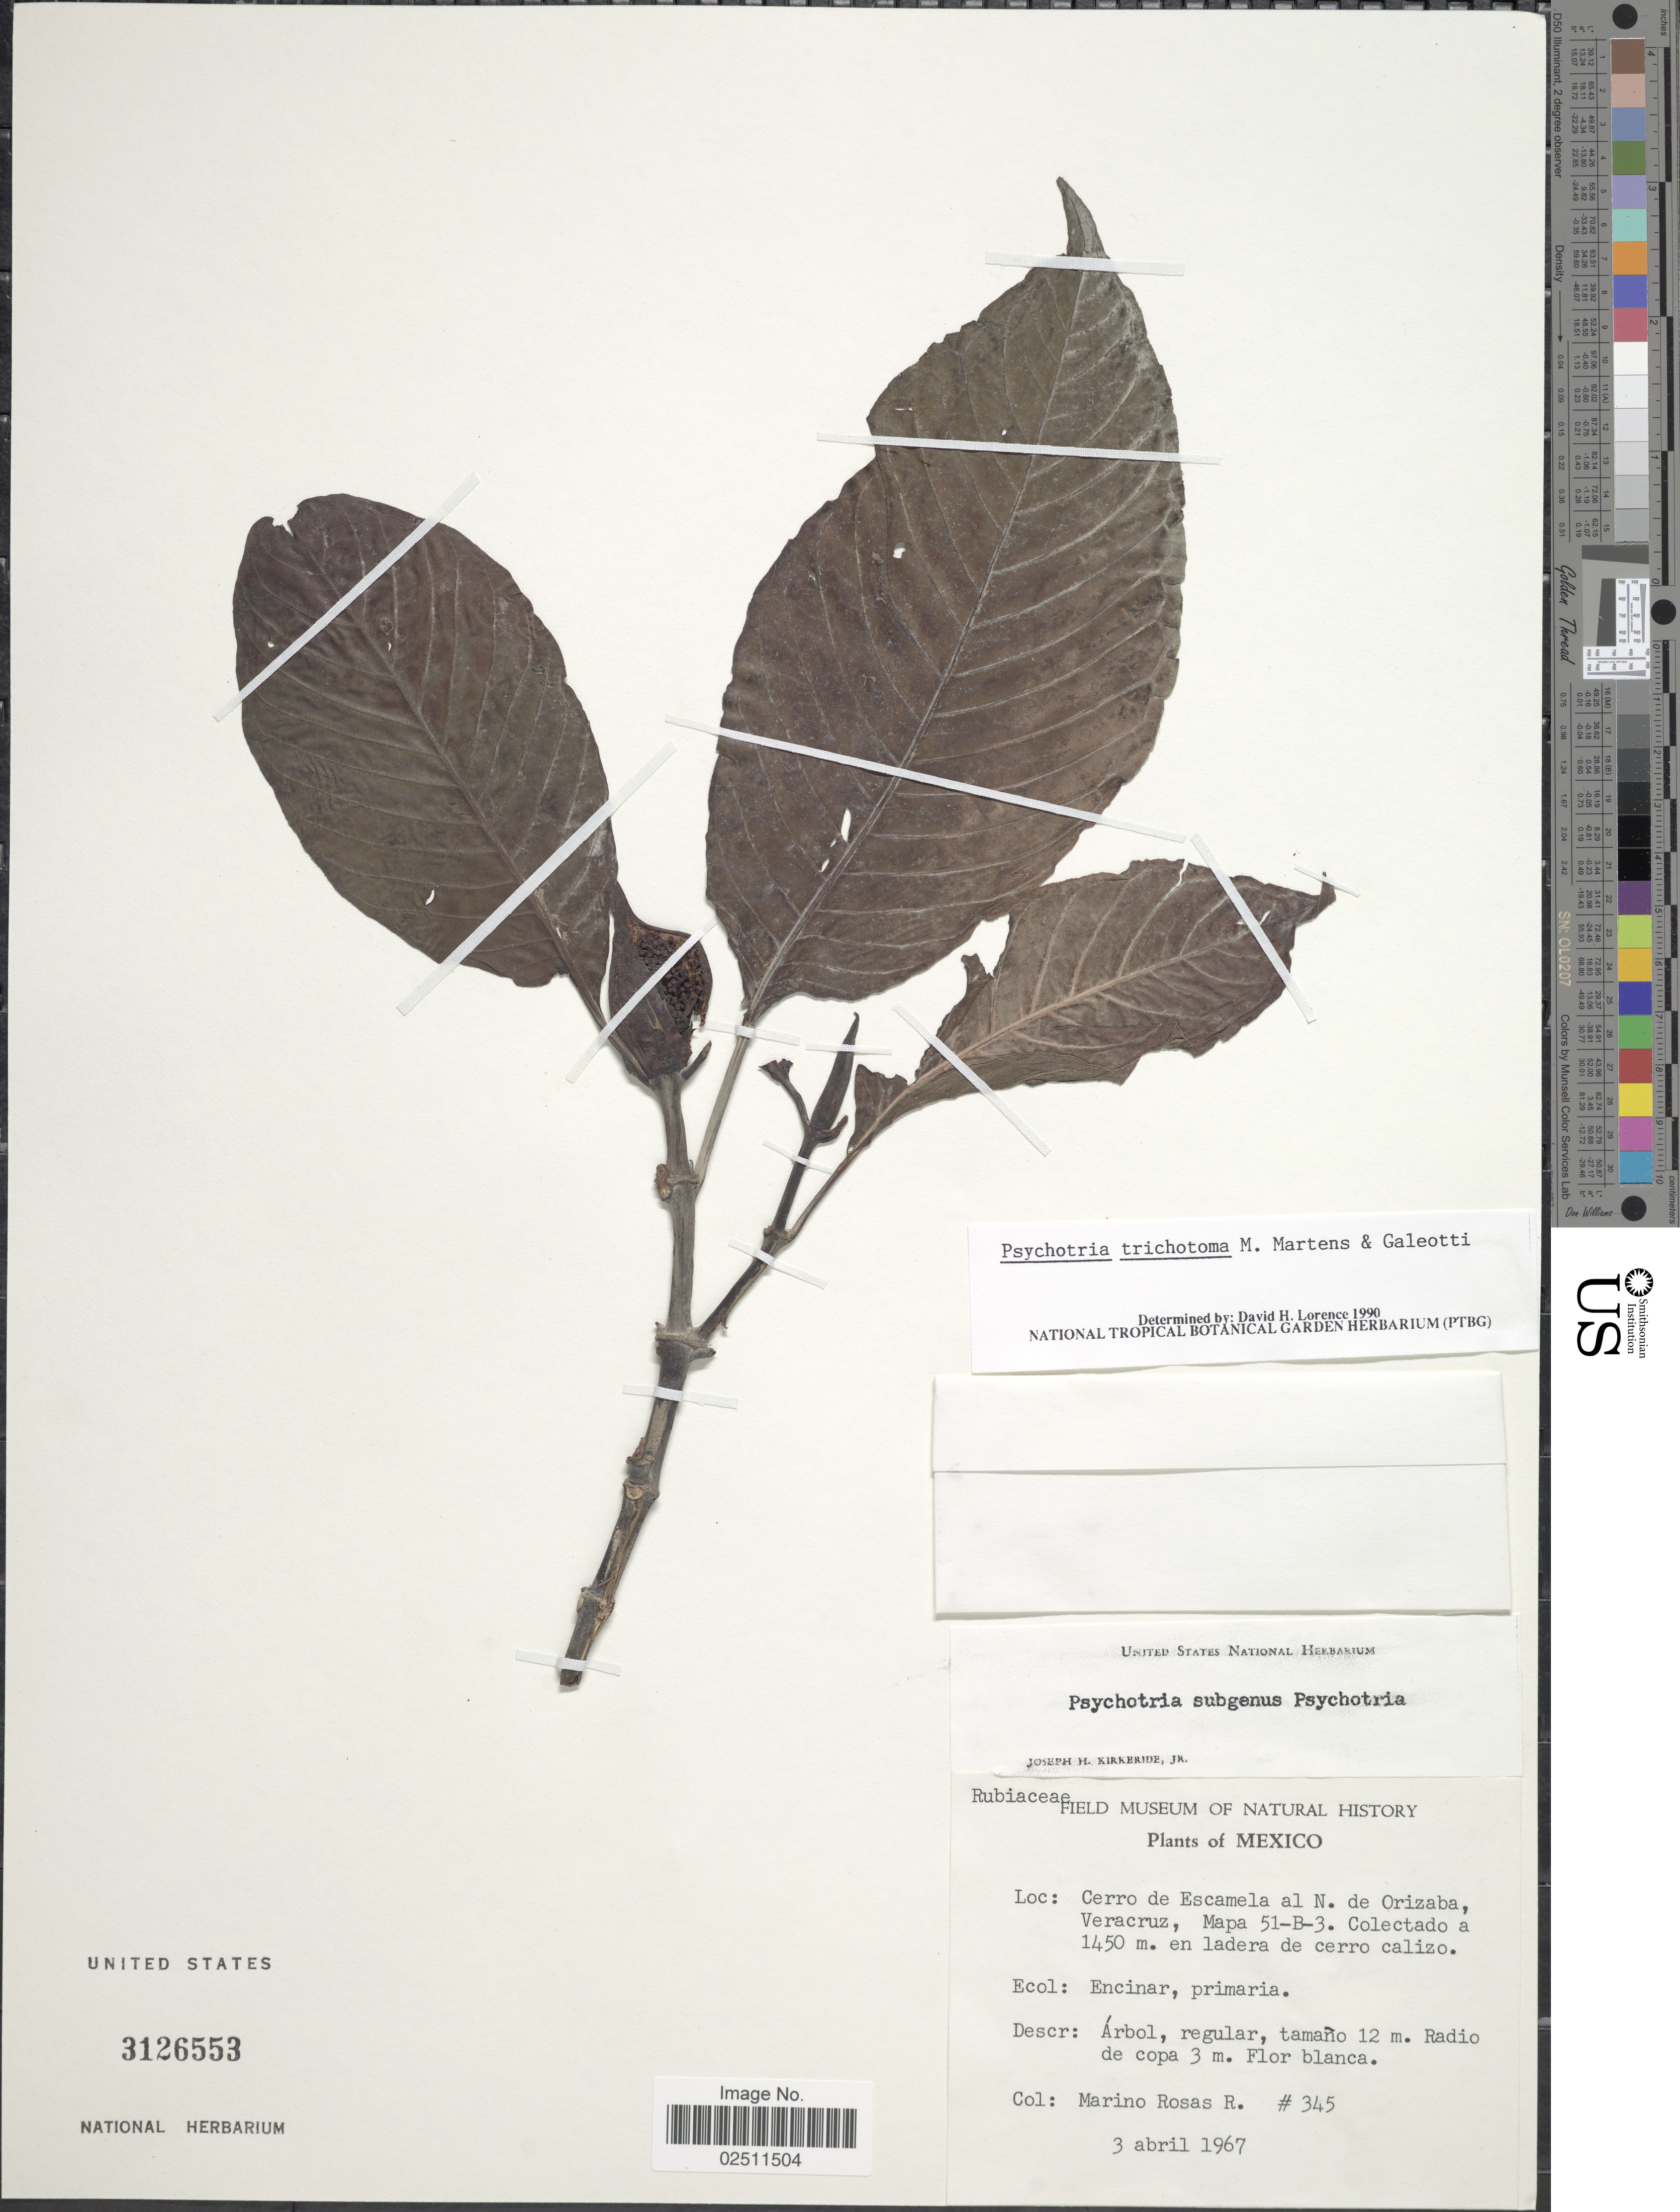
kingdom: Plantae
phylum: Tracheophyta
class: Magnoliopsida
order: Gentianales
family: Rubiaceae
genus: Psychotria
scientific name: Psychotria trichotoma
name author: M. Martens & Galeotti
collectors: M. Rosas R.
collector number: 345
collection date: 1967-04-03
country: Mexico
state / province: Veracruz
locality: Cerro de Escamela al N. de Orizaba, Veracruz, Mapa 51-B-3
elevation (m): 1450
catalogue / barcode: US 3126553